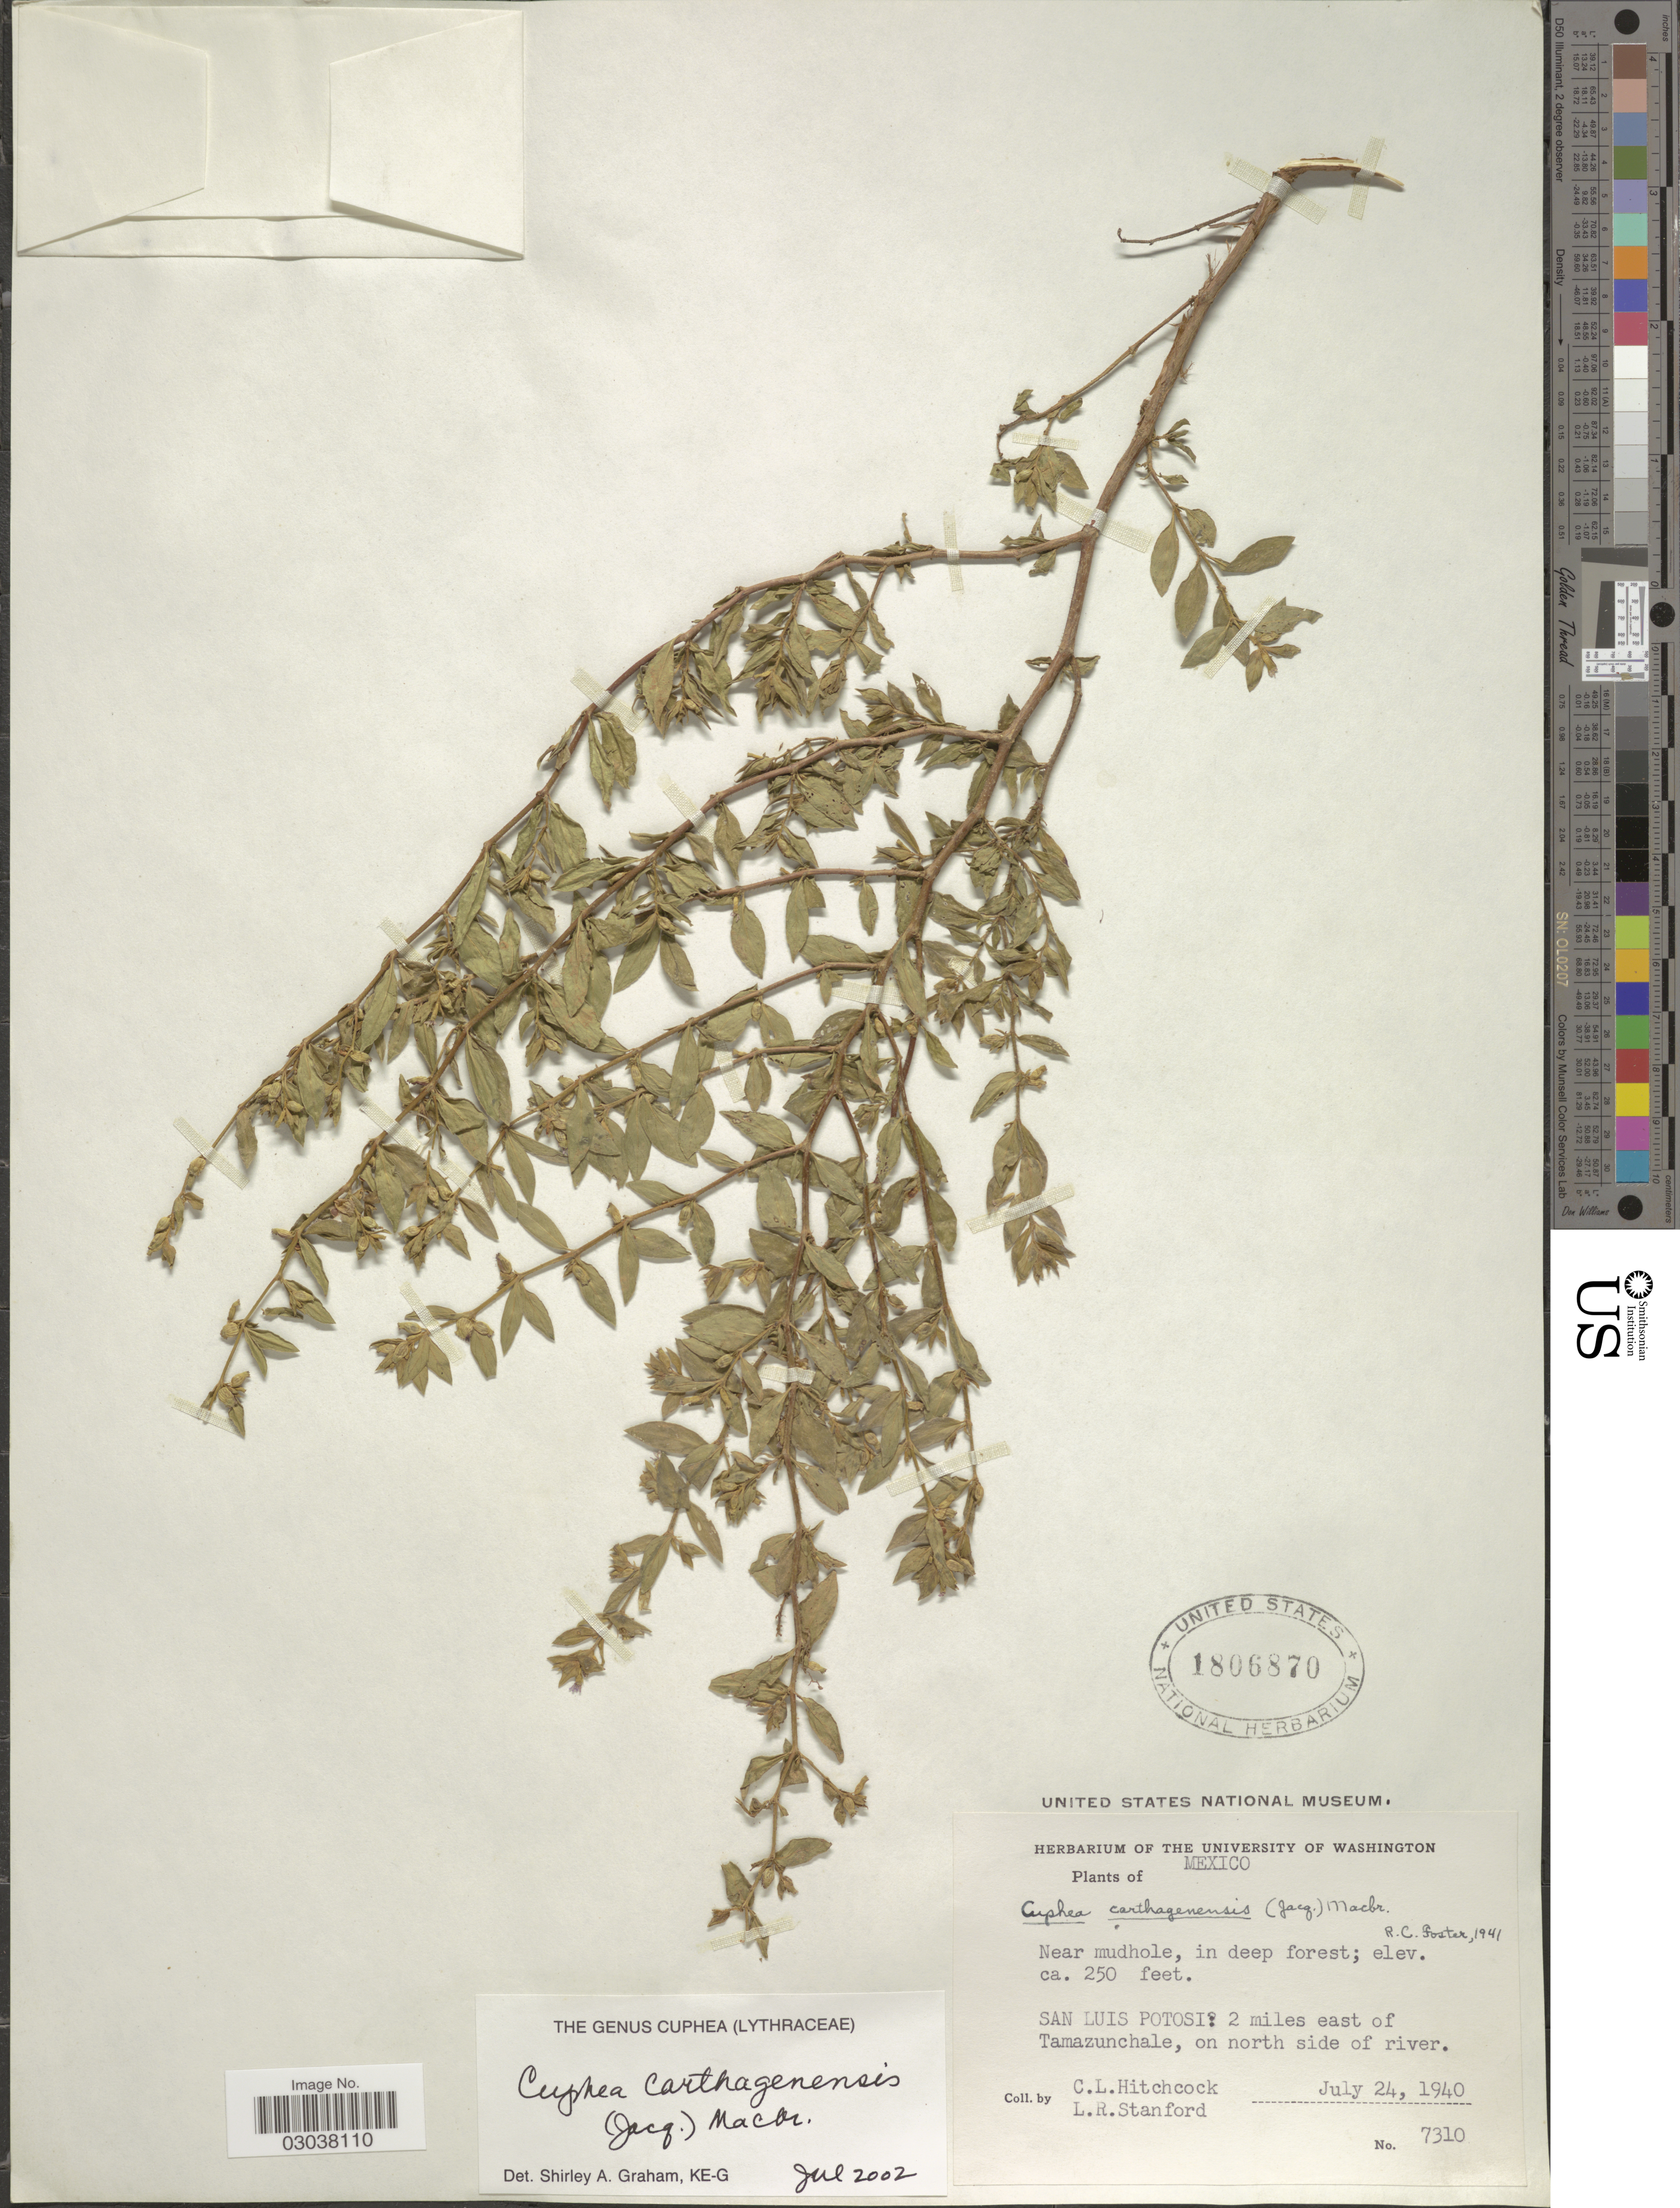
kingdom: Plantae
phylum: Tracheophyta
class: Magnoliopsida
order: Myrtales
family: Lythraceae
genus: Cuphea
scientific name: Cuphea carthagenensis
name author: (Jacq.) J.F. Macbr.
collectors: C. L. Hitchcock & L. R. Stanford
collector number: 7310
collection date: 1940-07-24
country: Mexico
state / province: San Luis Potosí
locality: Near mudhole, 2 miles east of Tamazunchale, on north side of river.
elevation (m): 76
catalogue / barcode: US 1806870